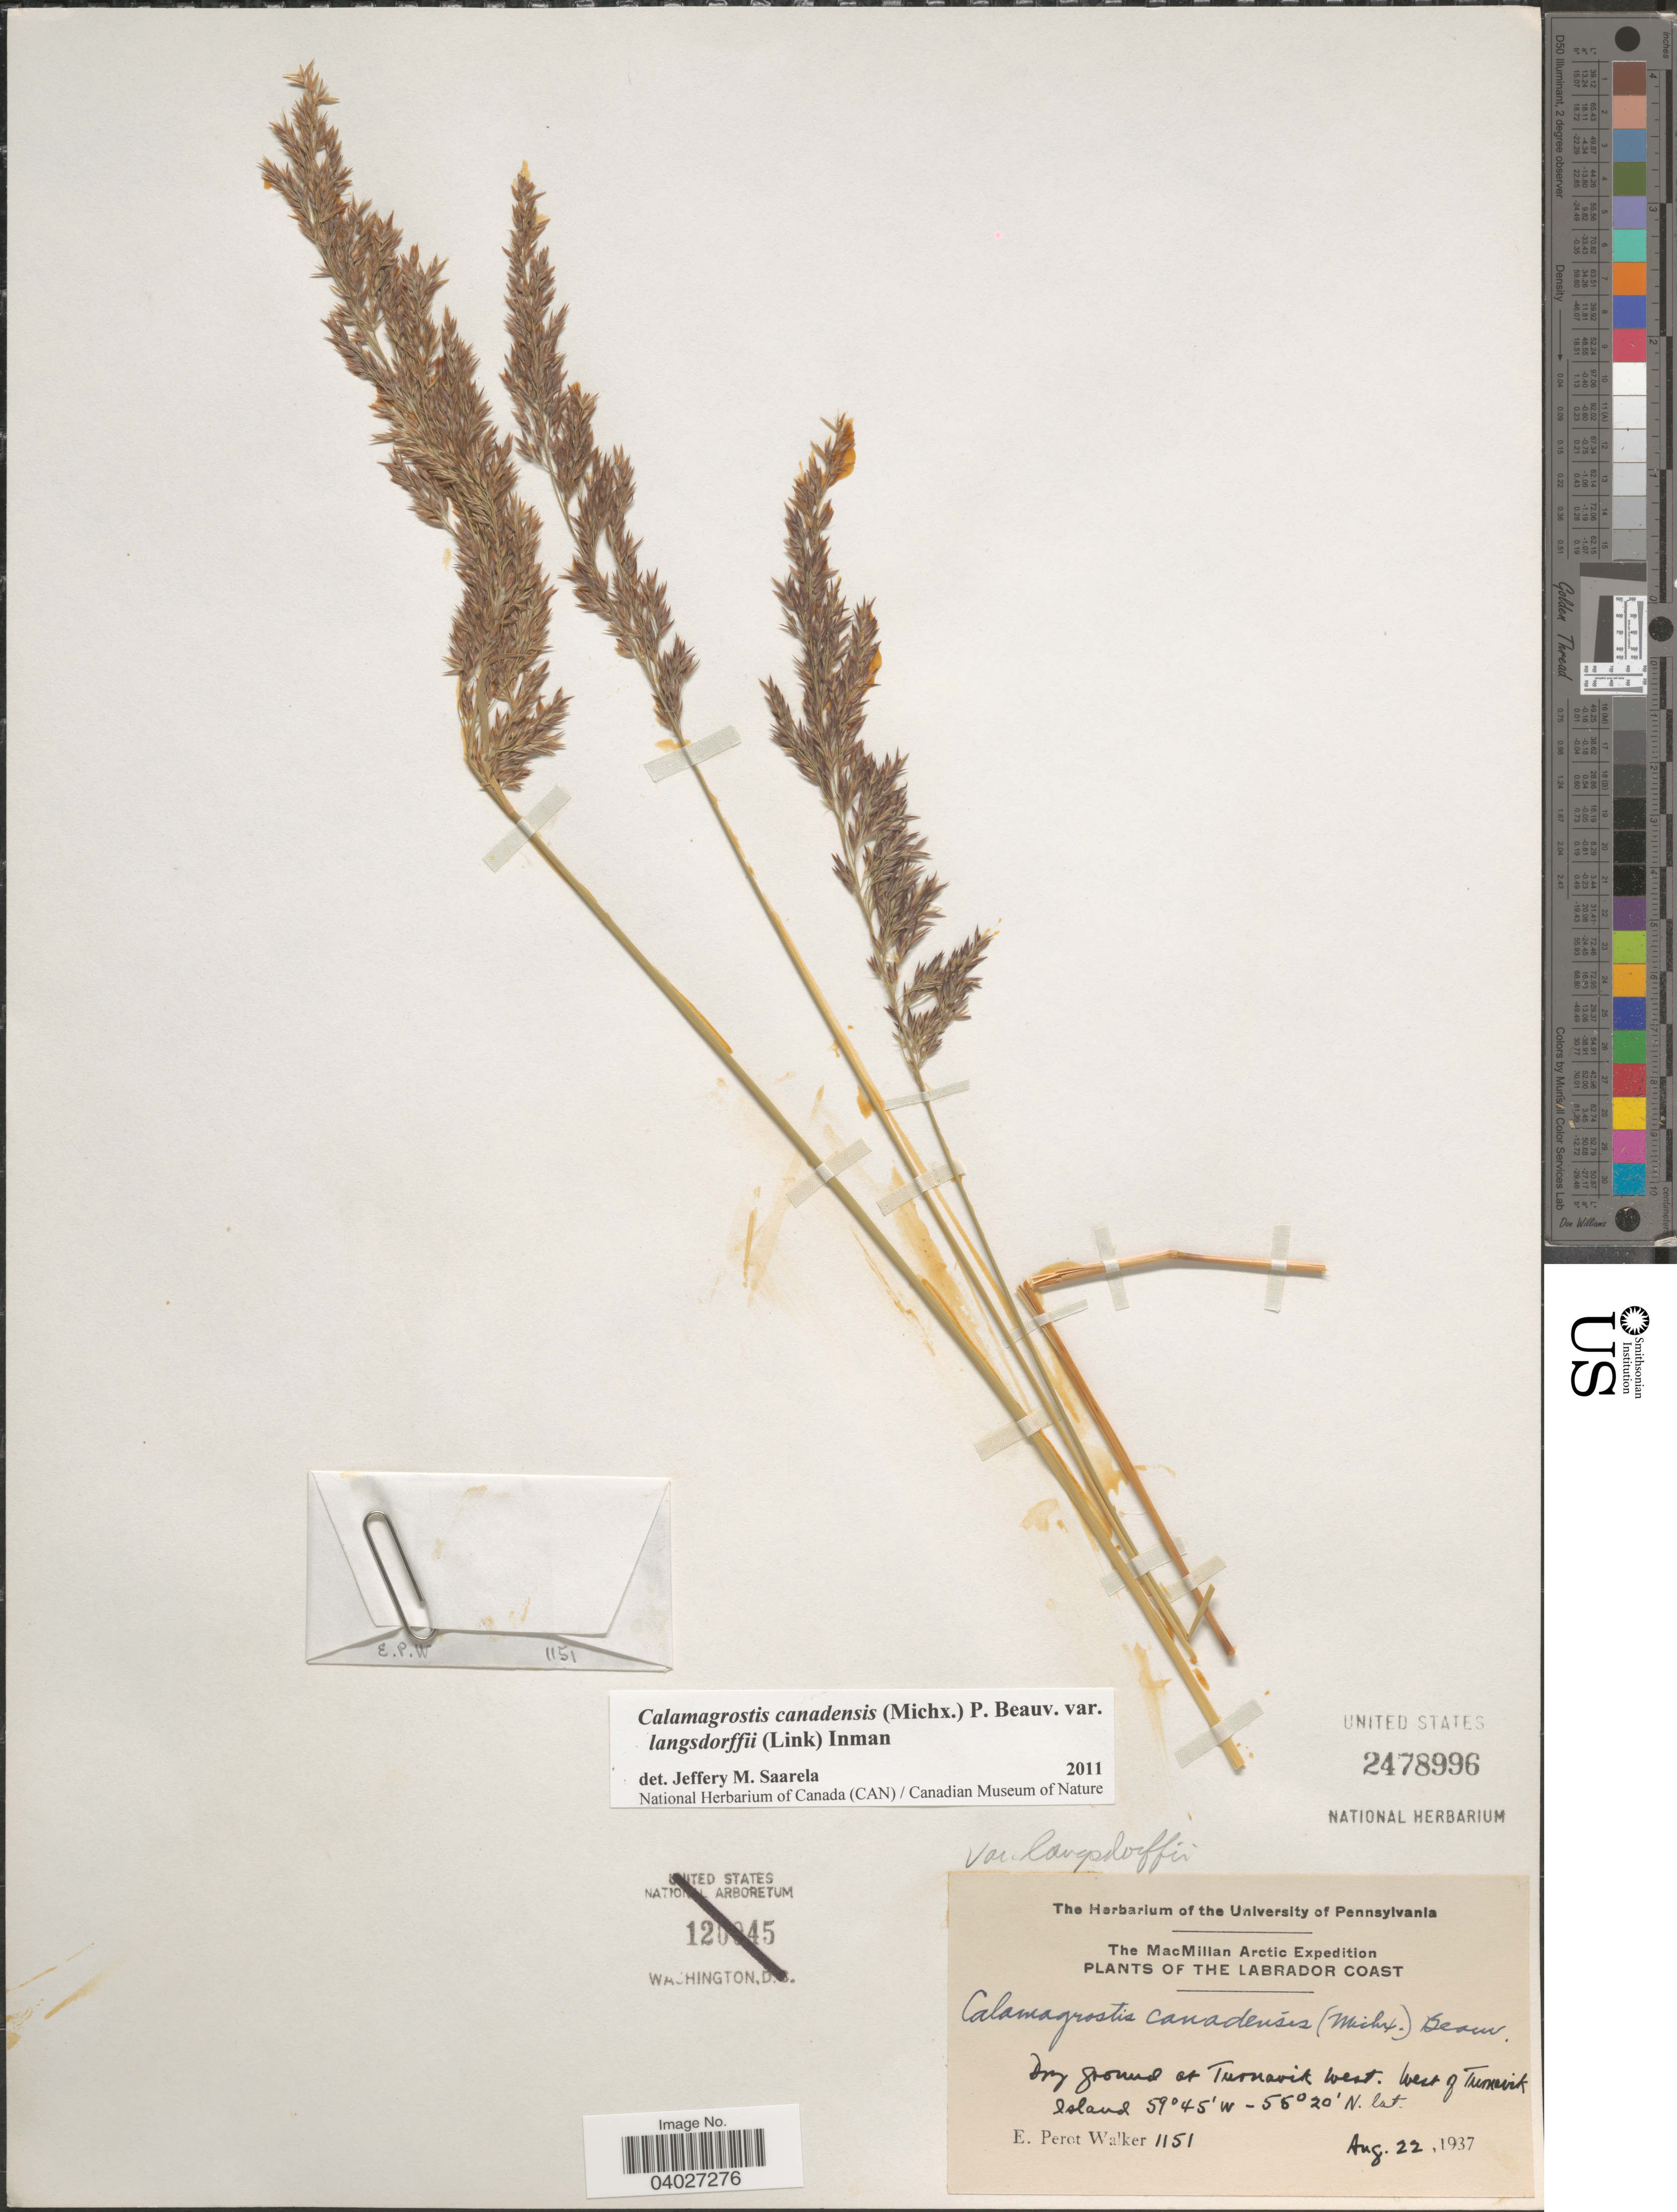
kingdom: Plantae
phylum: Tracheophyta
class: Liliopsida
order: Poales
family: Poaceae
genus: Calamagrostis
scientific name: Calamagrostis canadensis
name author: (Michx.) P. Beauv.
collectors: E. Walker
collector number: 1151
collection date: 1937-08-22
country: Canada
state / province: Newfoundland and Labrador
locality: The Labrador Coast. Dry ground at Turnavik west. West of Turnavik Island.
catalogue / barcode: US 2478996